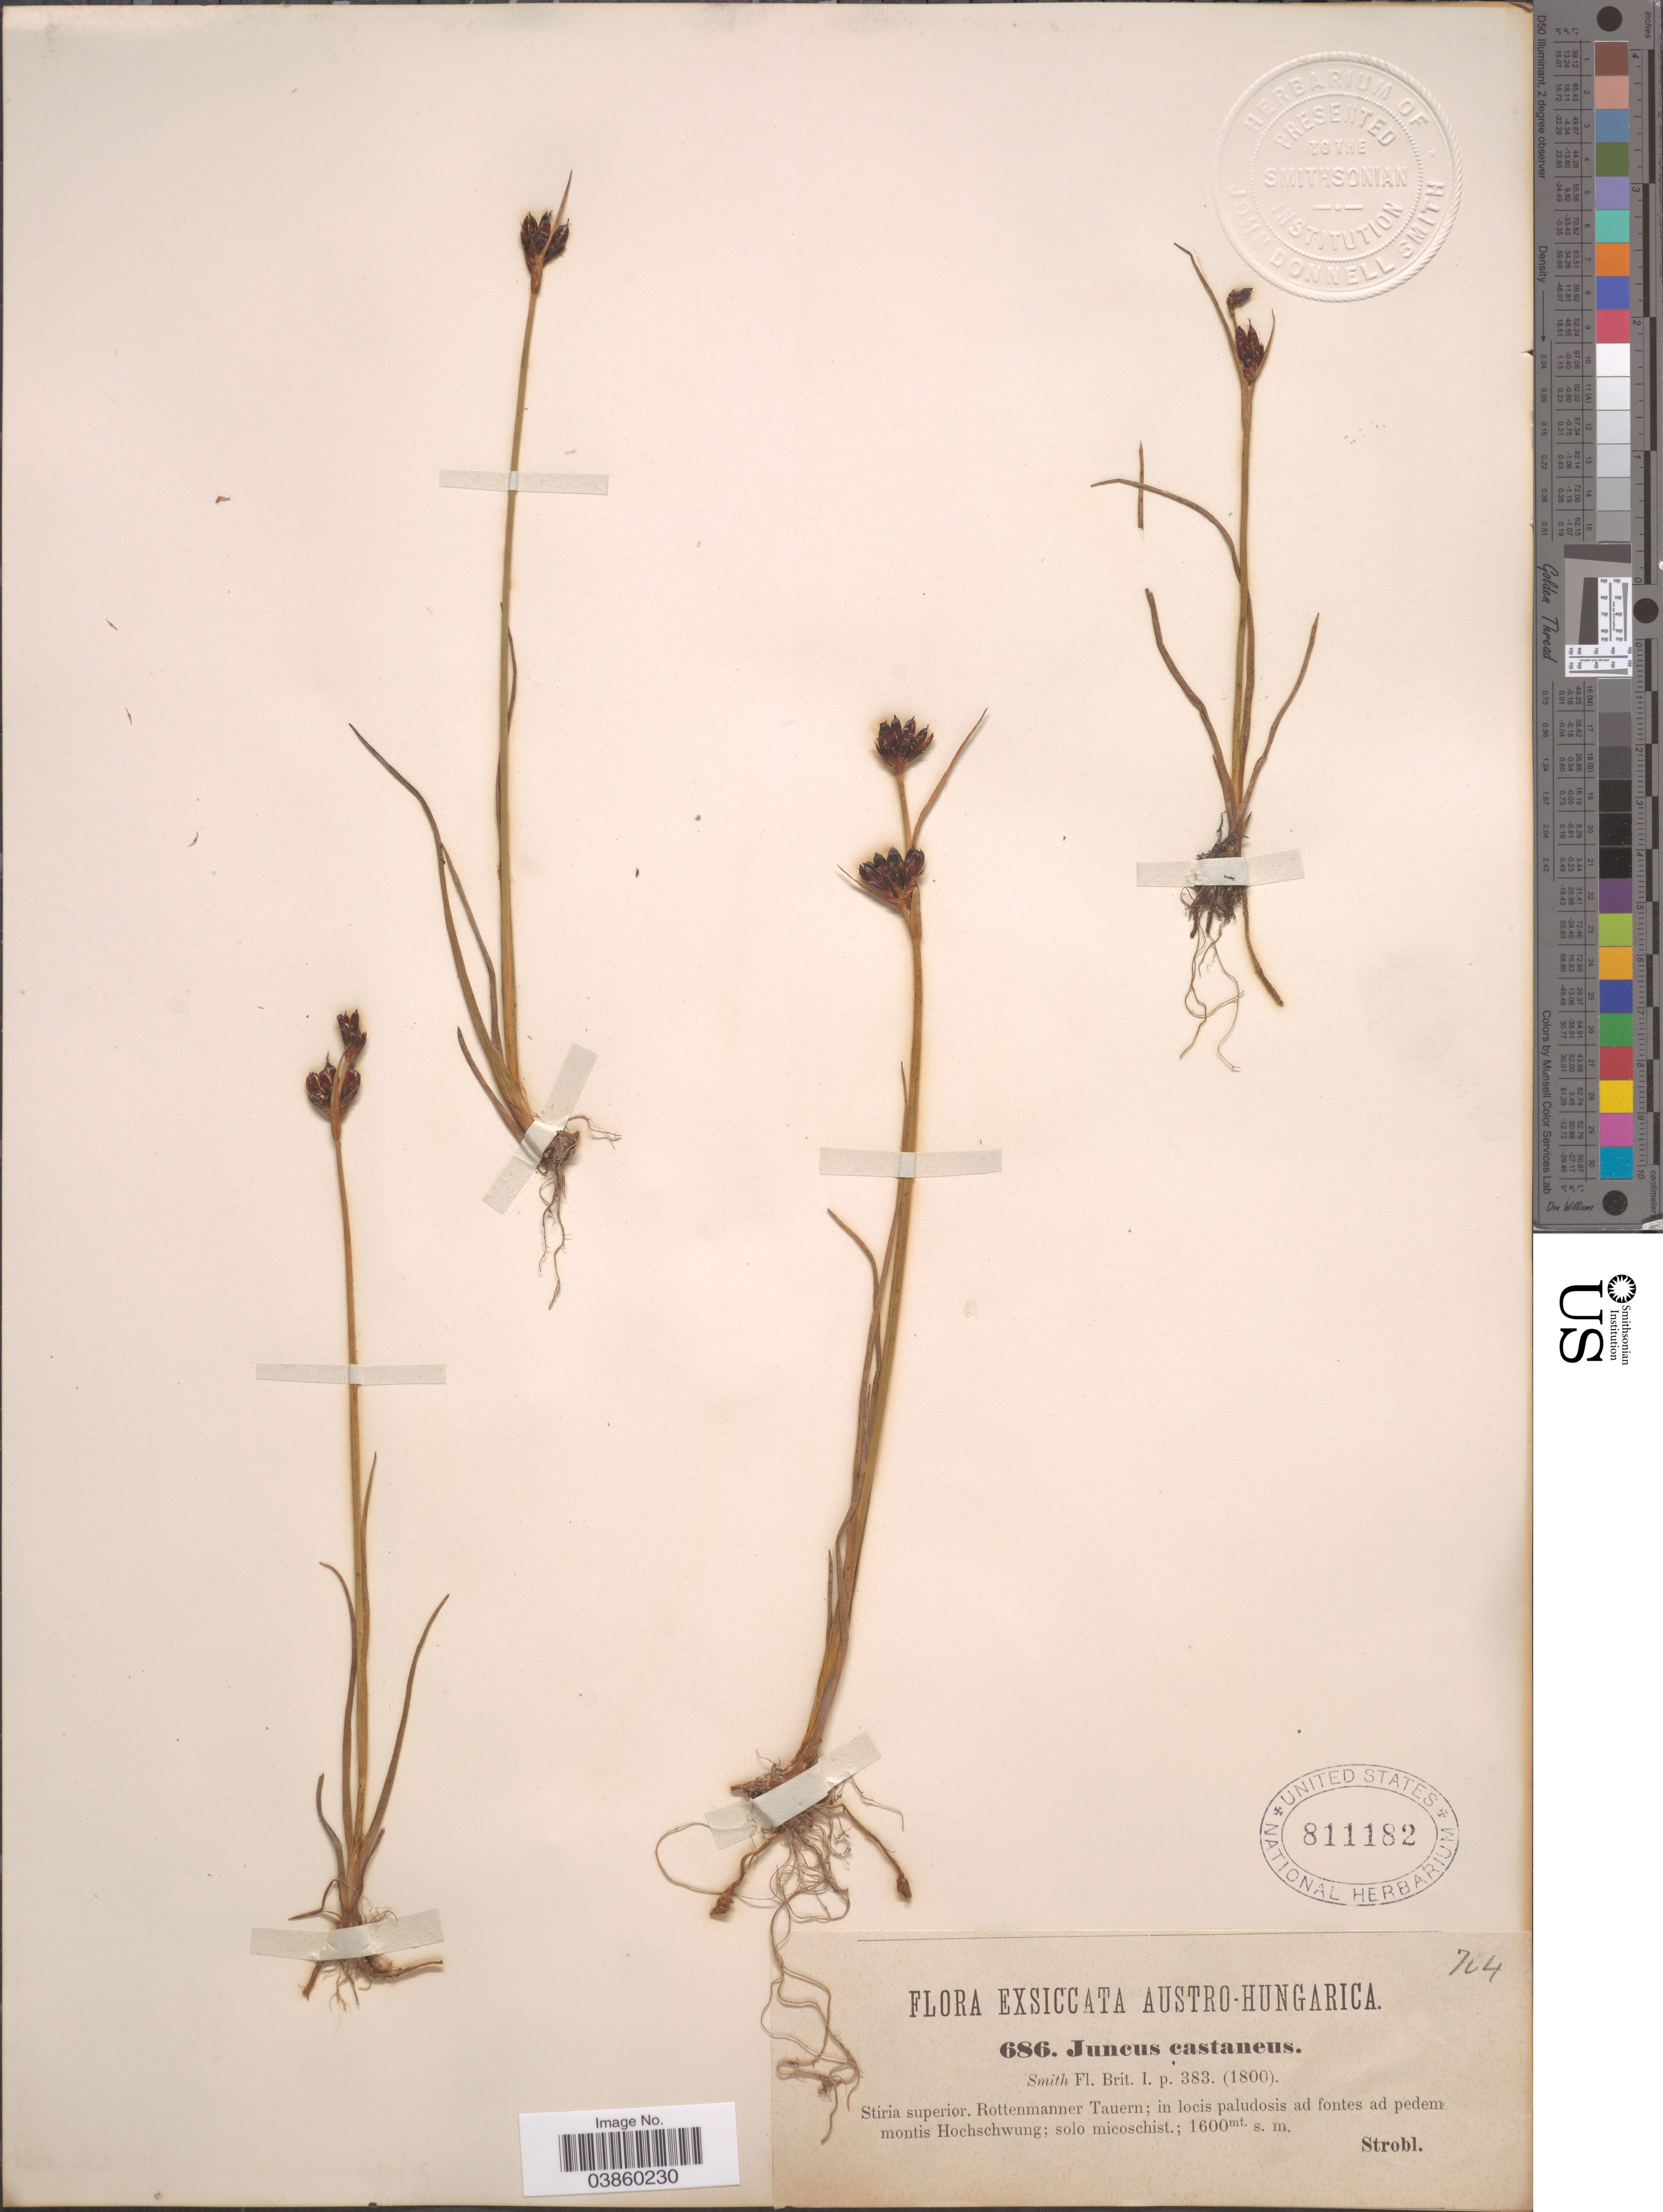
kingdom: Plantae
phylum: Tracheophyta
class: Liliopsida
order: Poales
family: Juncaceae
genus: Juncus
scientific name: Juncus castaneus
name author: Sm.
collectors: Strobl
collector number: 704*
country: Austria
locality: Austro-Hungarica. Stiria superior. Rottenmanner Tauern; in locis paludosis ad fontes ad pedem montis Hochschwung.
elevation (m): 1600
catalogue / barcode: US 811182